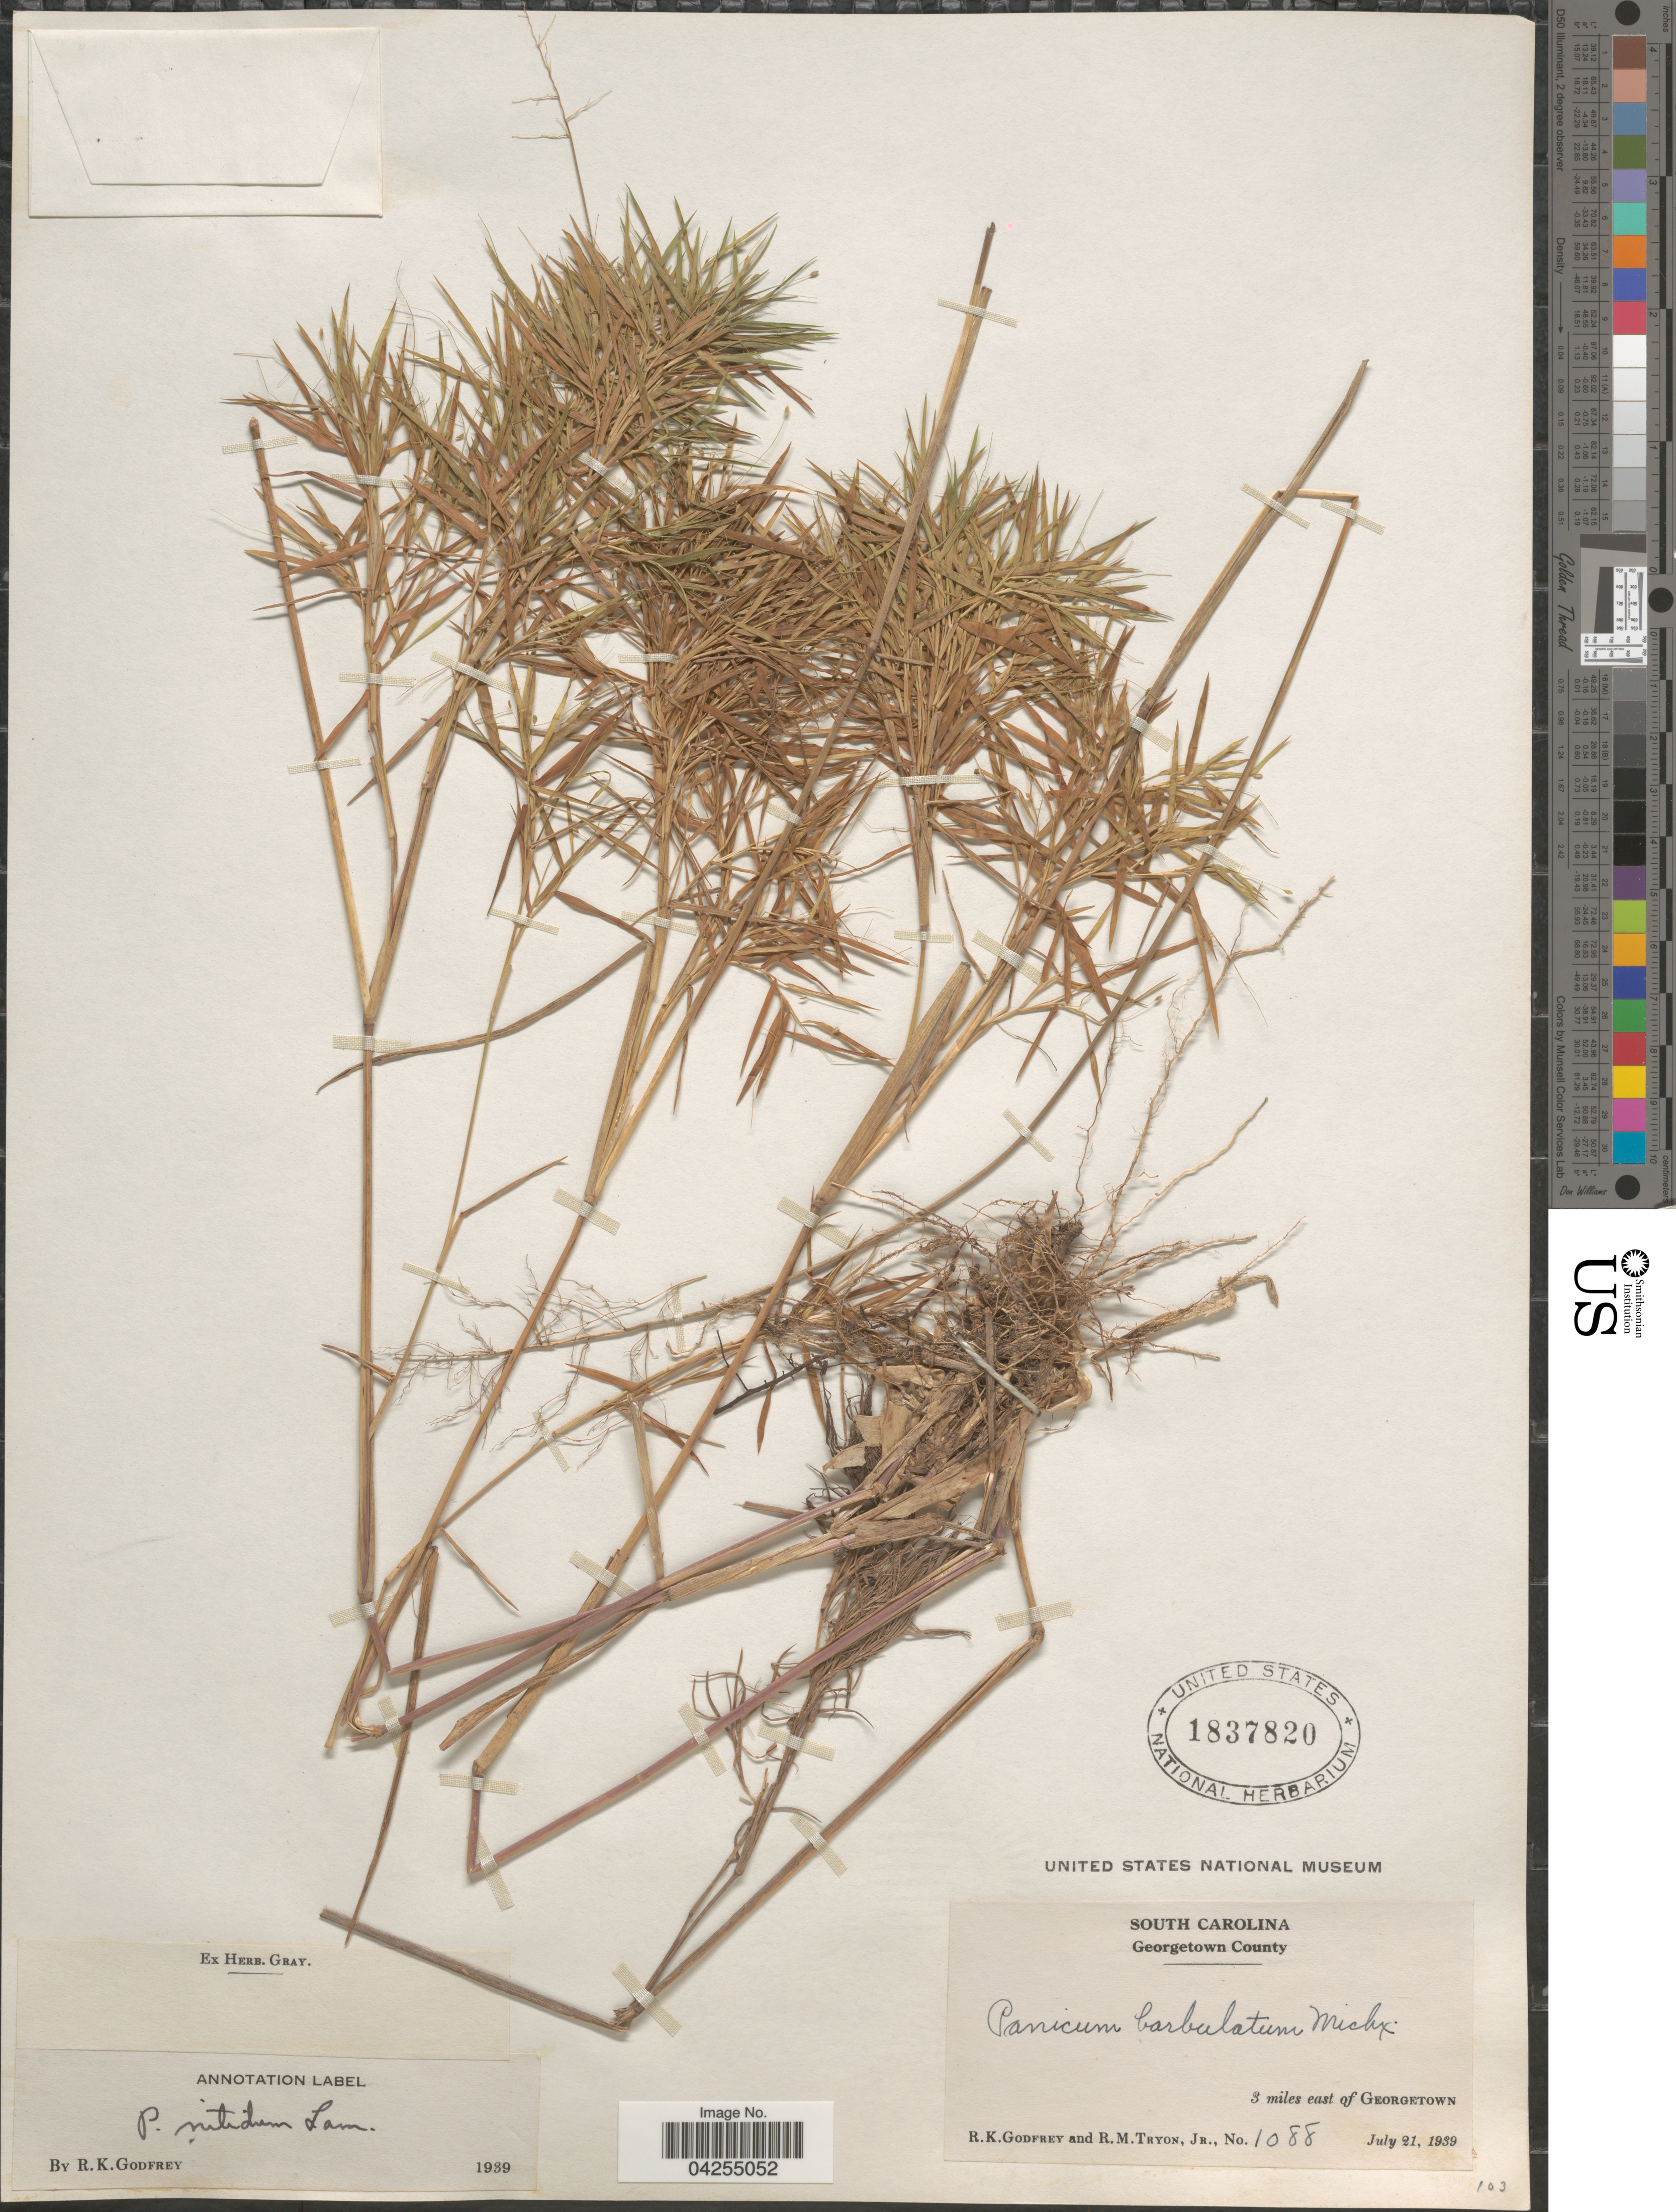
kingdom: Plantae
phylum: Tracheophyta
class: Liliopsida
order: Poales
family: Poaceae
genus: Dichanthelium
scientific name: Dichanthelium dichotomum var. dichotomum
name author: (L.) Gould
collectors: R. K. Godfrey & R. Tryon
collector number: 1088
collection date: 1939-07-21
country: United States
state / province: South Carolina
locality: Georgetown County. 3 miles east of Georgetown.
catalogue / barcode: US 1837820